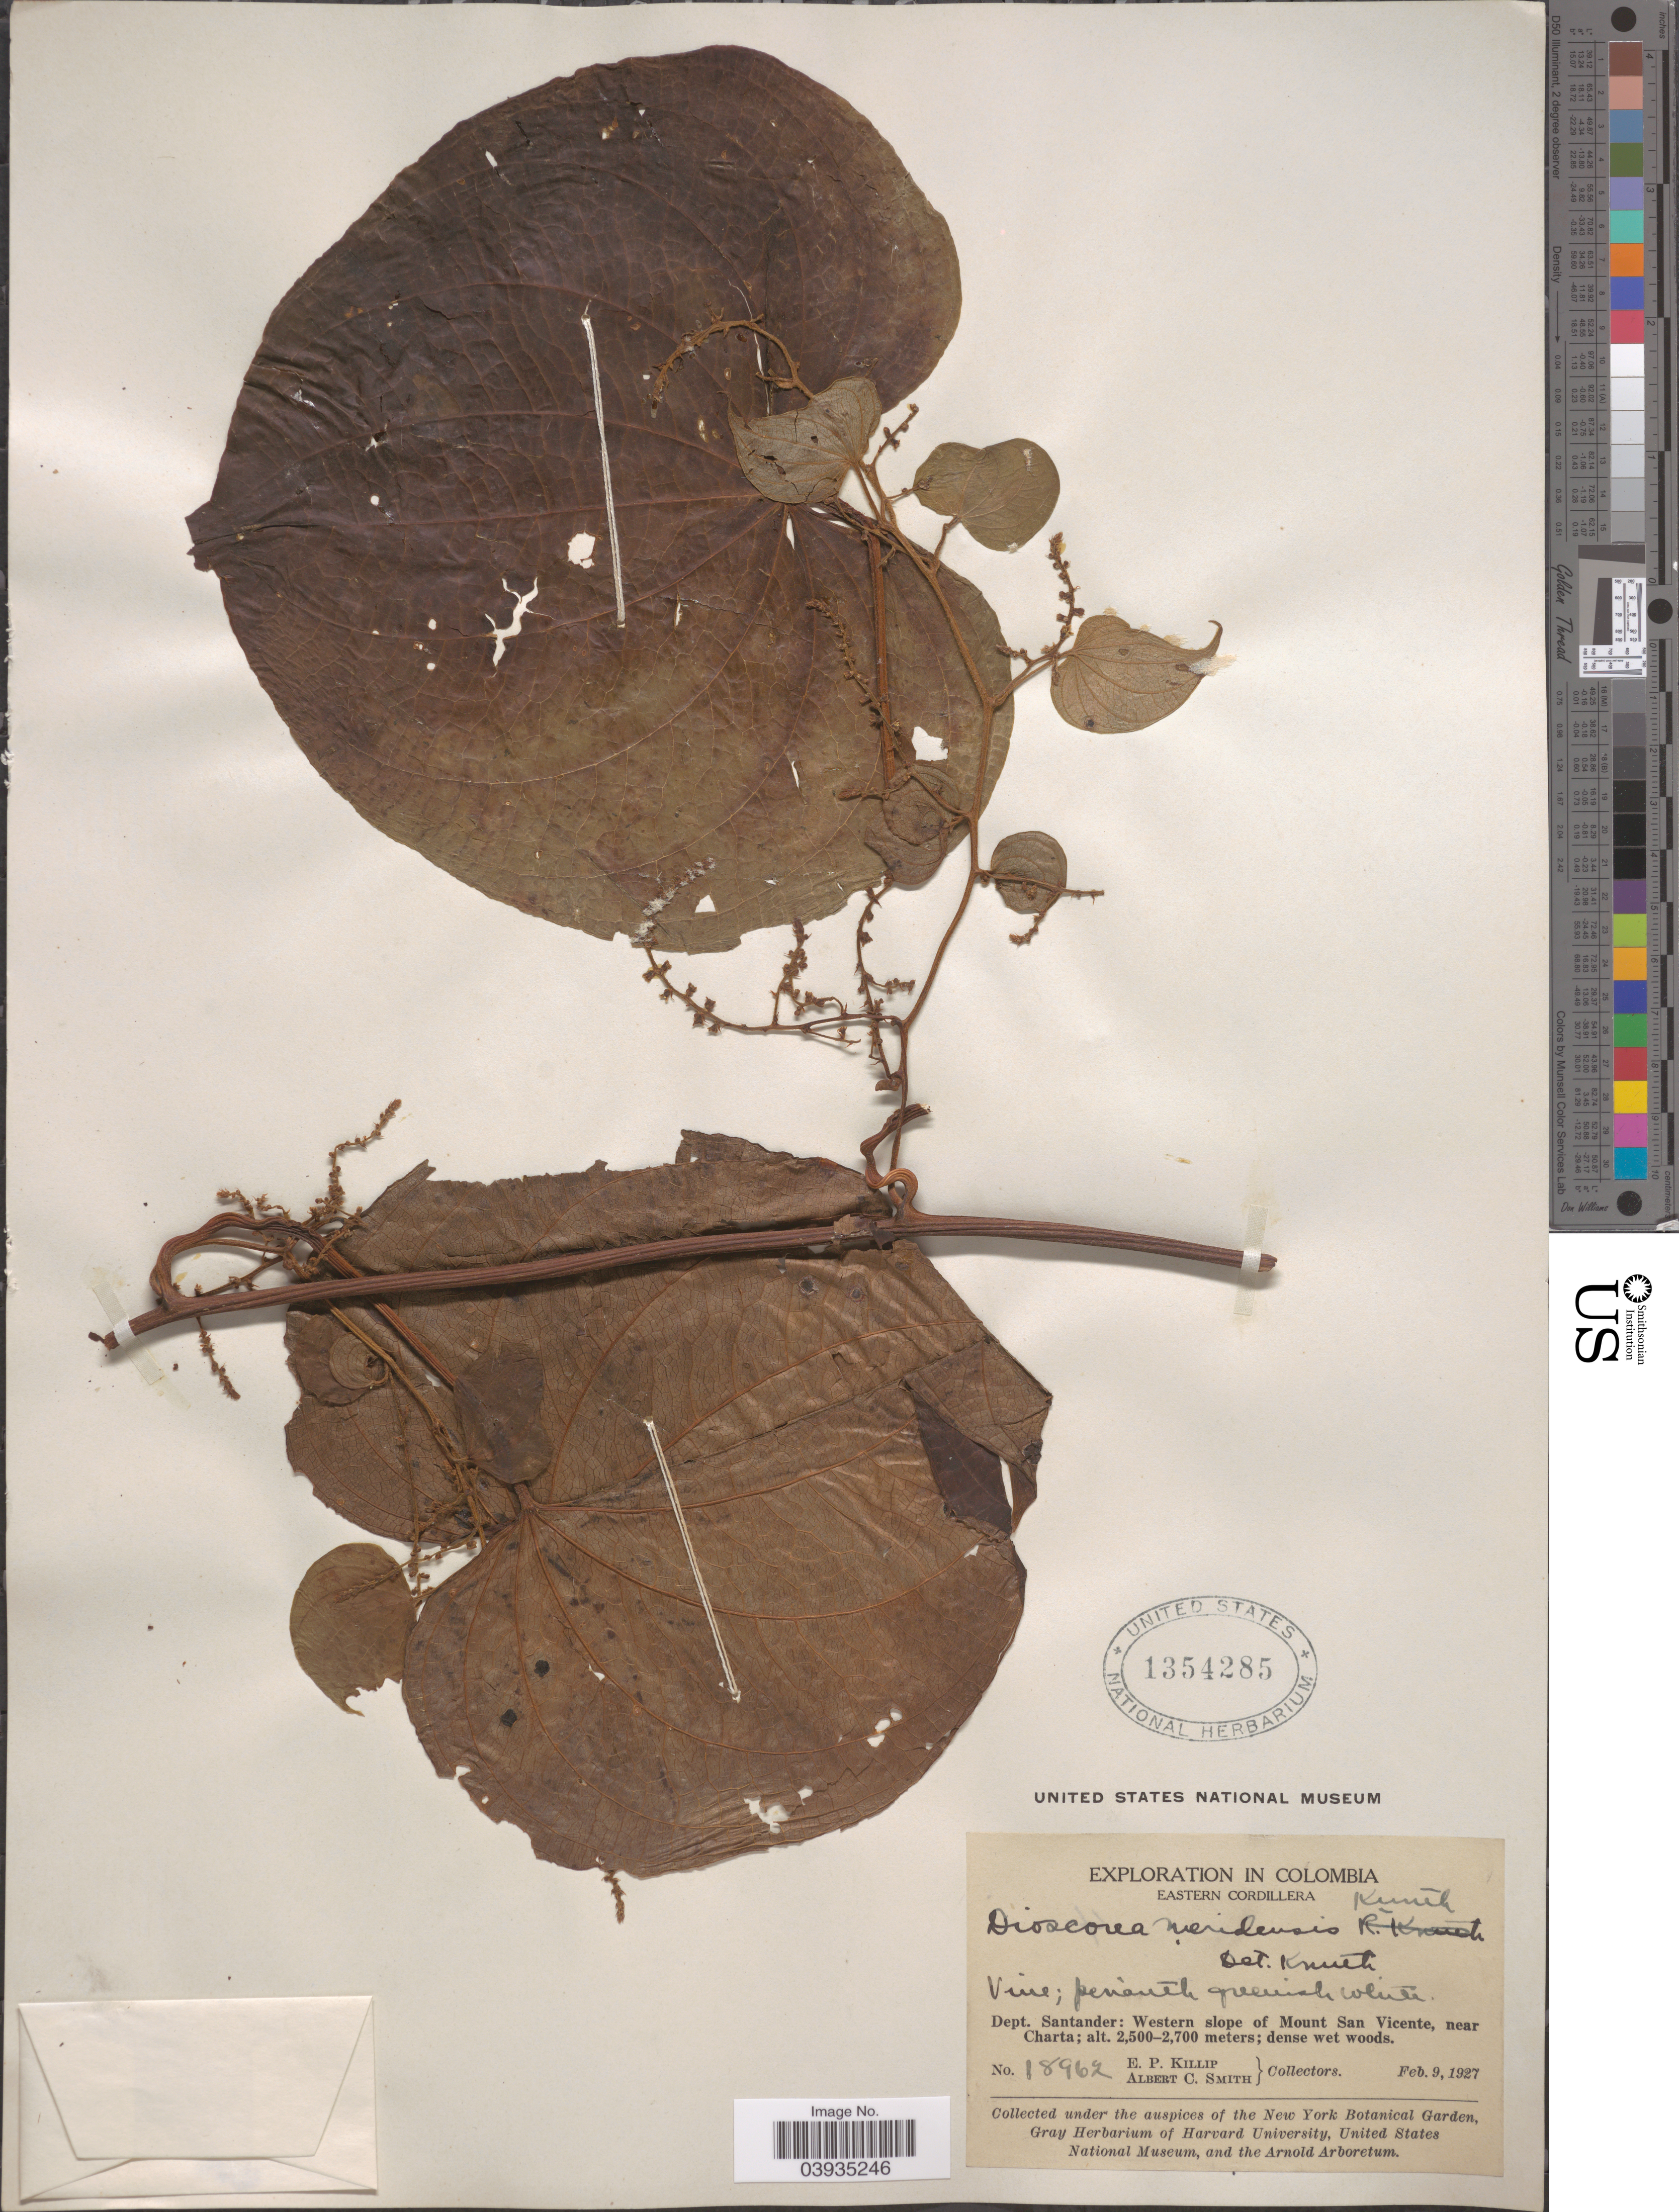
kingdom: Plantae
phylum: Tracheophyta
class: Liliopsida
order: Dioscoreales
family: Dioscoreaceae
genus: Dioscorea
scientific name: Dioscorea meridensis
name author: Kunth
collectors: E. P. Killip & A. C. Smith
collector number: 18962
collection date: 1927-02-09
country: Colombia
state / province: Santander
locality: Dept. Santander: Western slope of Mount San Vicente, near Charta.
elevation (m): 2500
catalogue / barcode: US 1354285